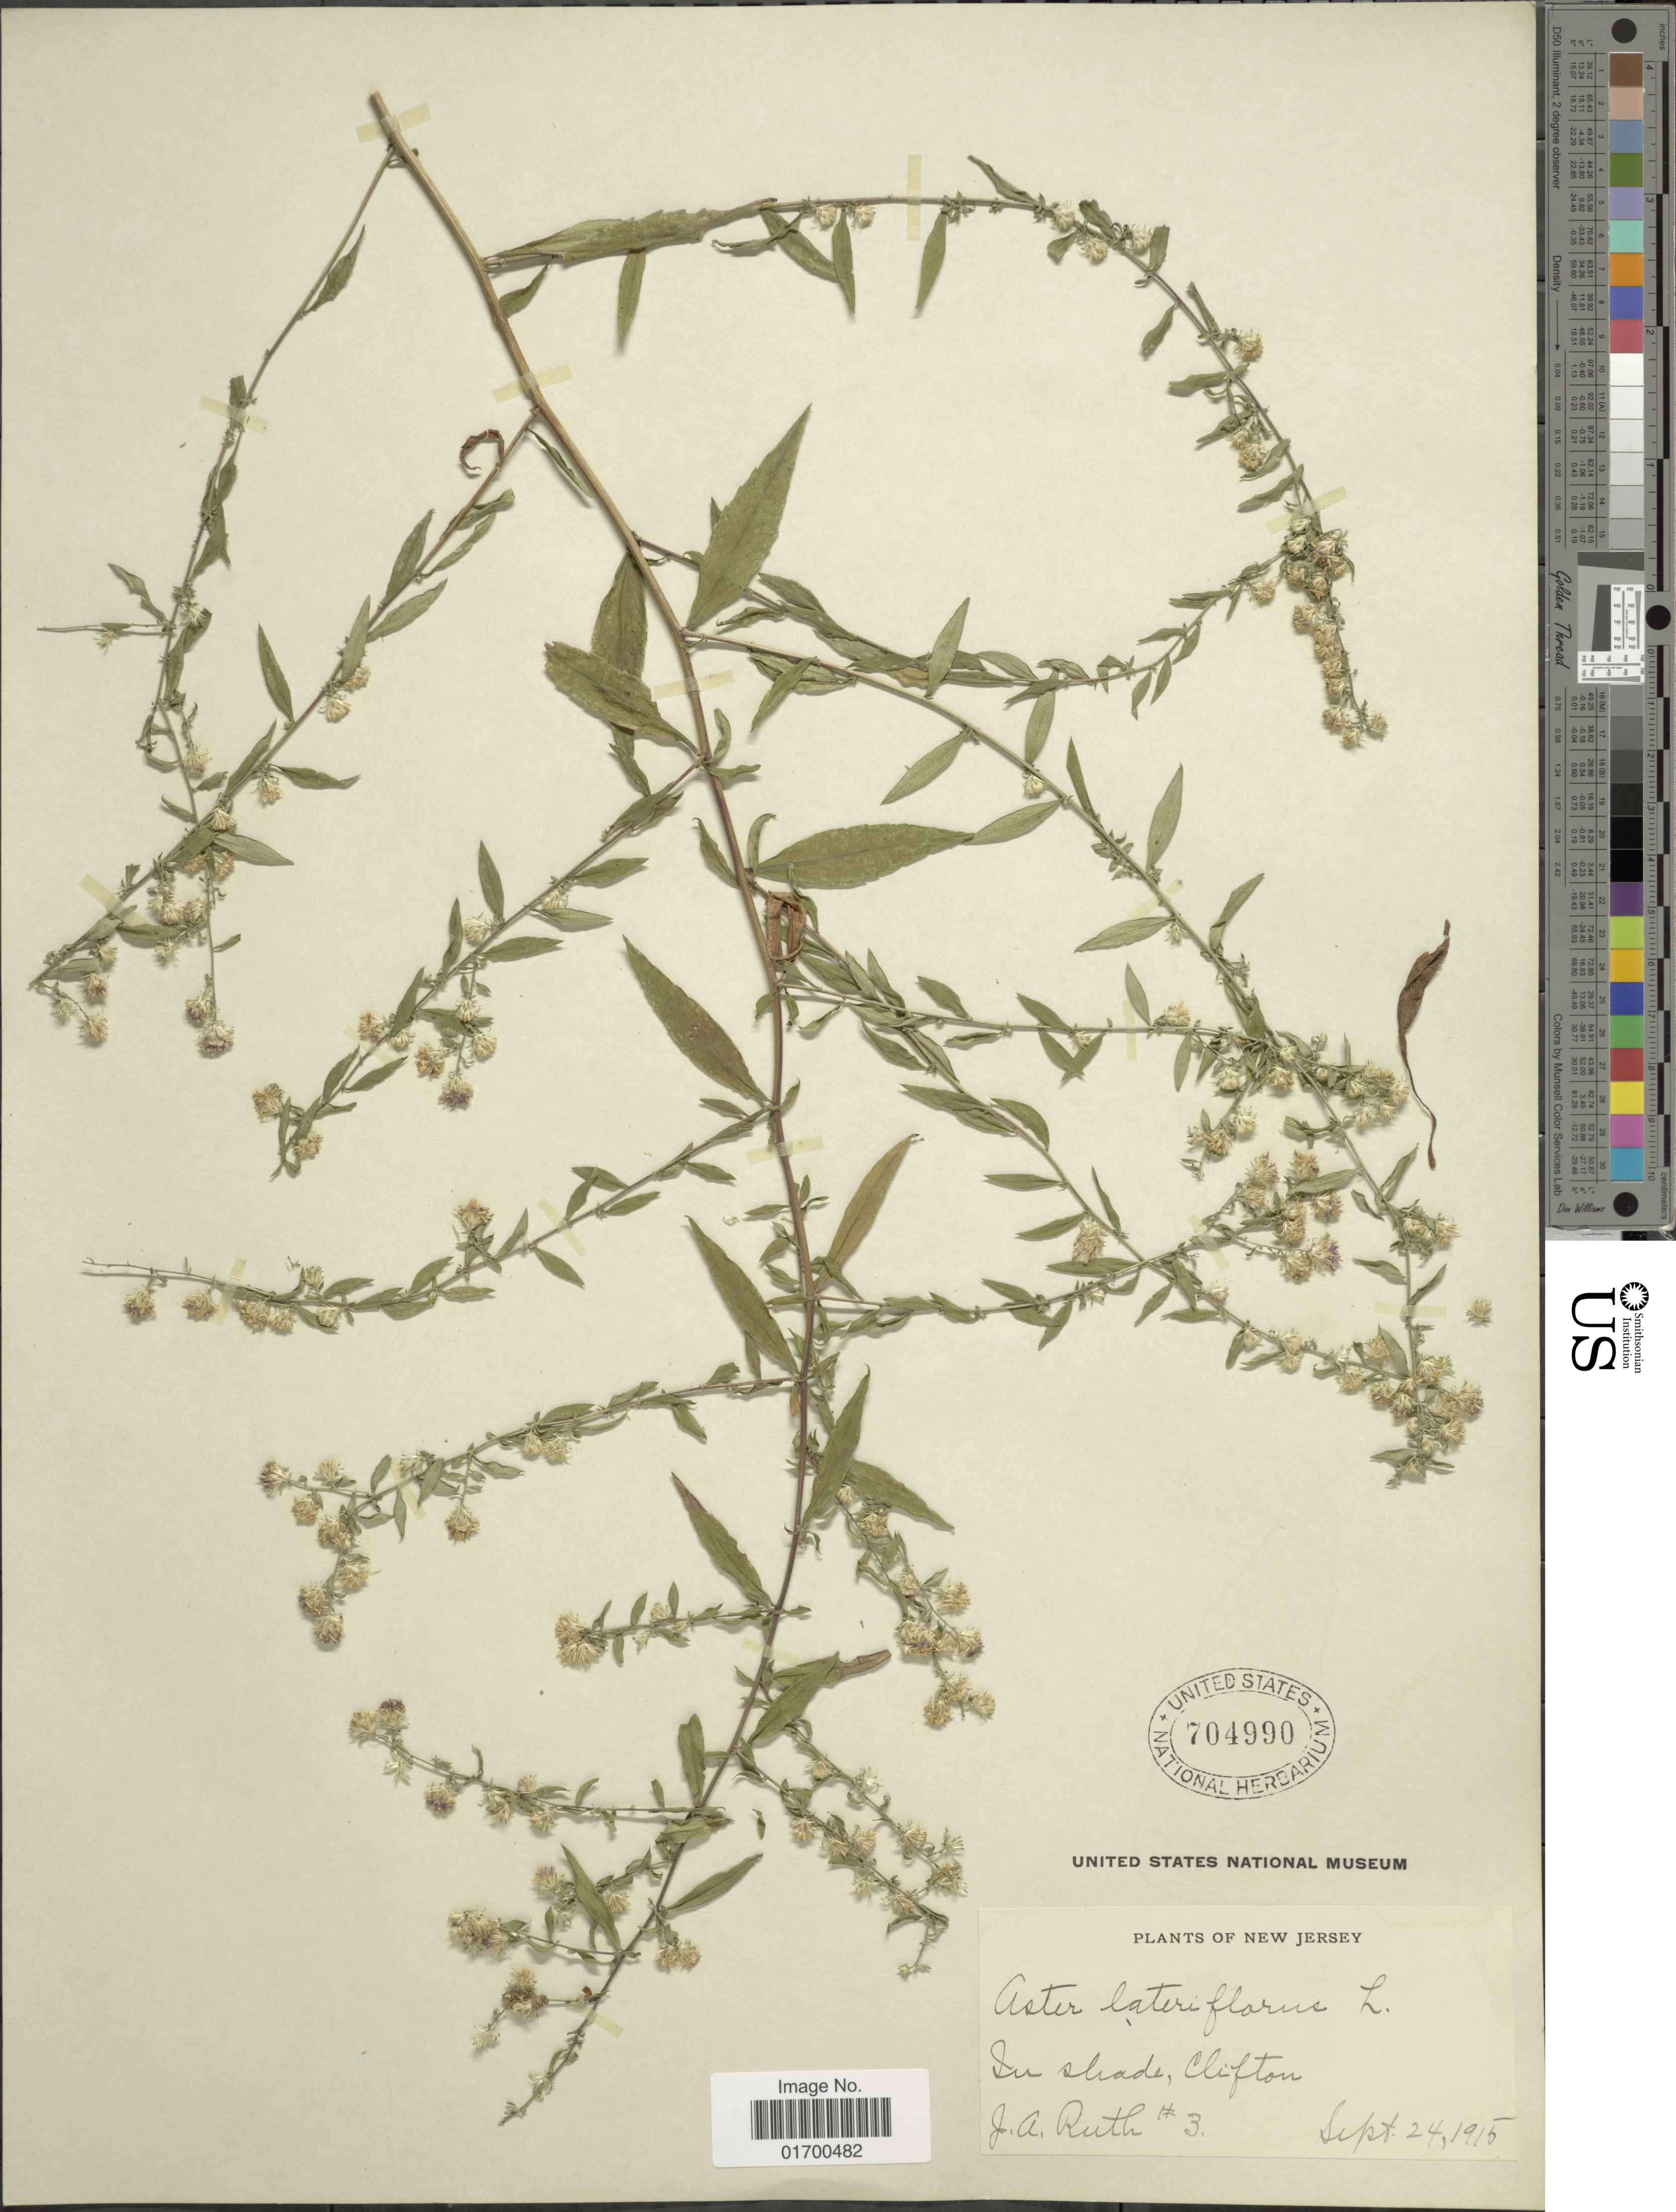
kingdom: Plantae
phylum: Tracheophyta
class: Magnoliopsida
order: Asterales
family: Asteraceae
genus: Symphyotrichum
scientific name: Symphyotrichum lateriflorum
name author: (L.) Á. Löve & D. Löve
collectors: J. Ruth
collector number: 3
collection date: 1915-09-24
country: United States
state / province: New Jersey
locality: In shade, Clifton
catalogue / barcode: US 704990